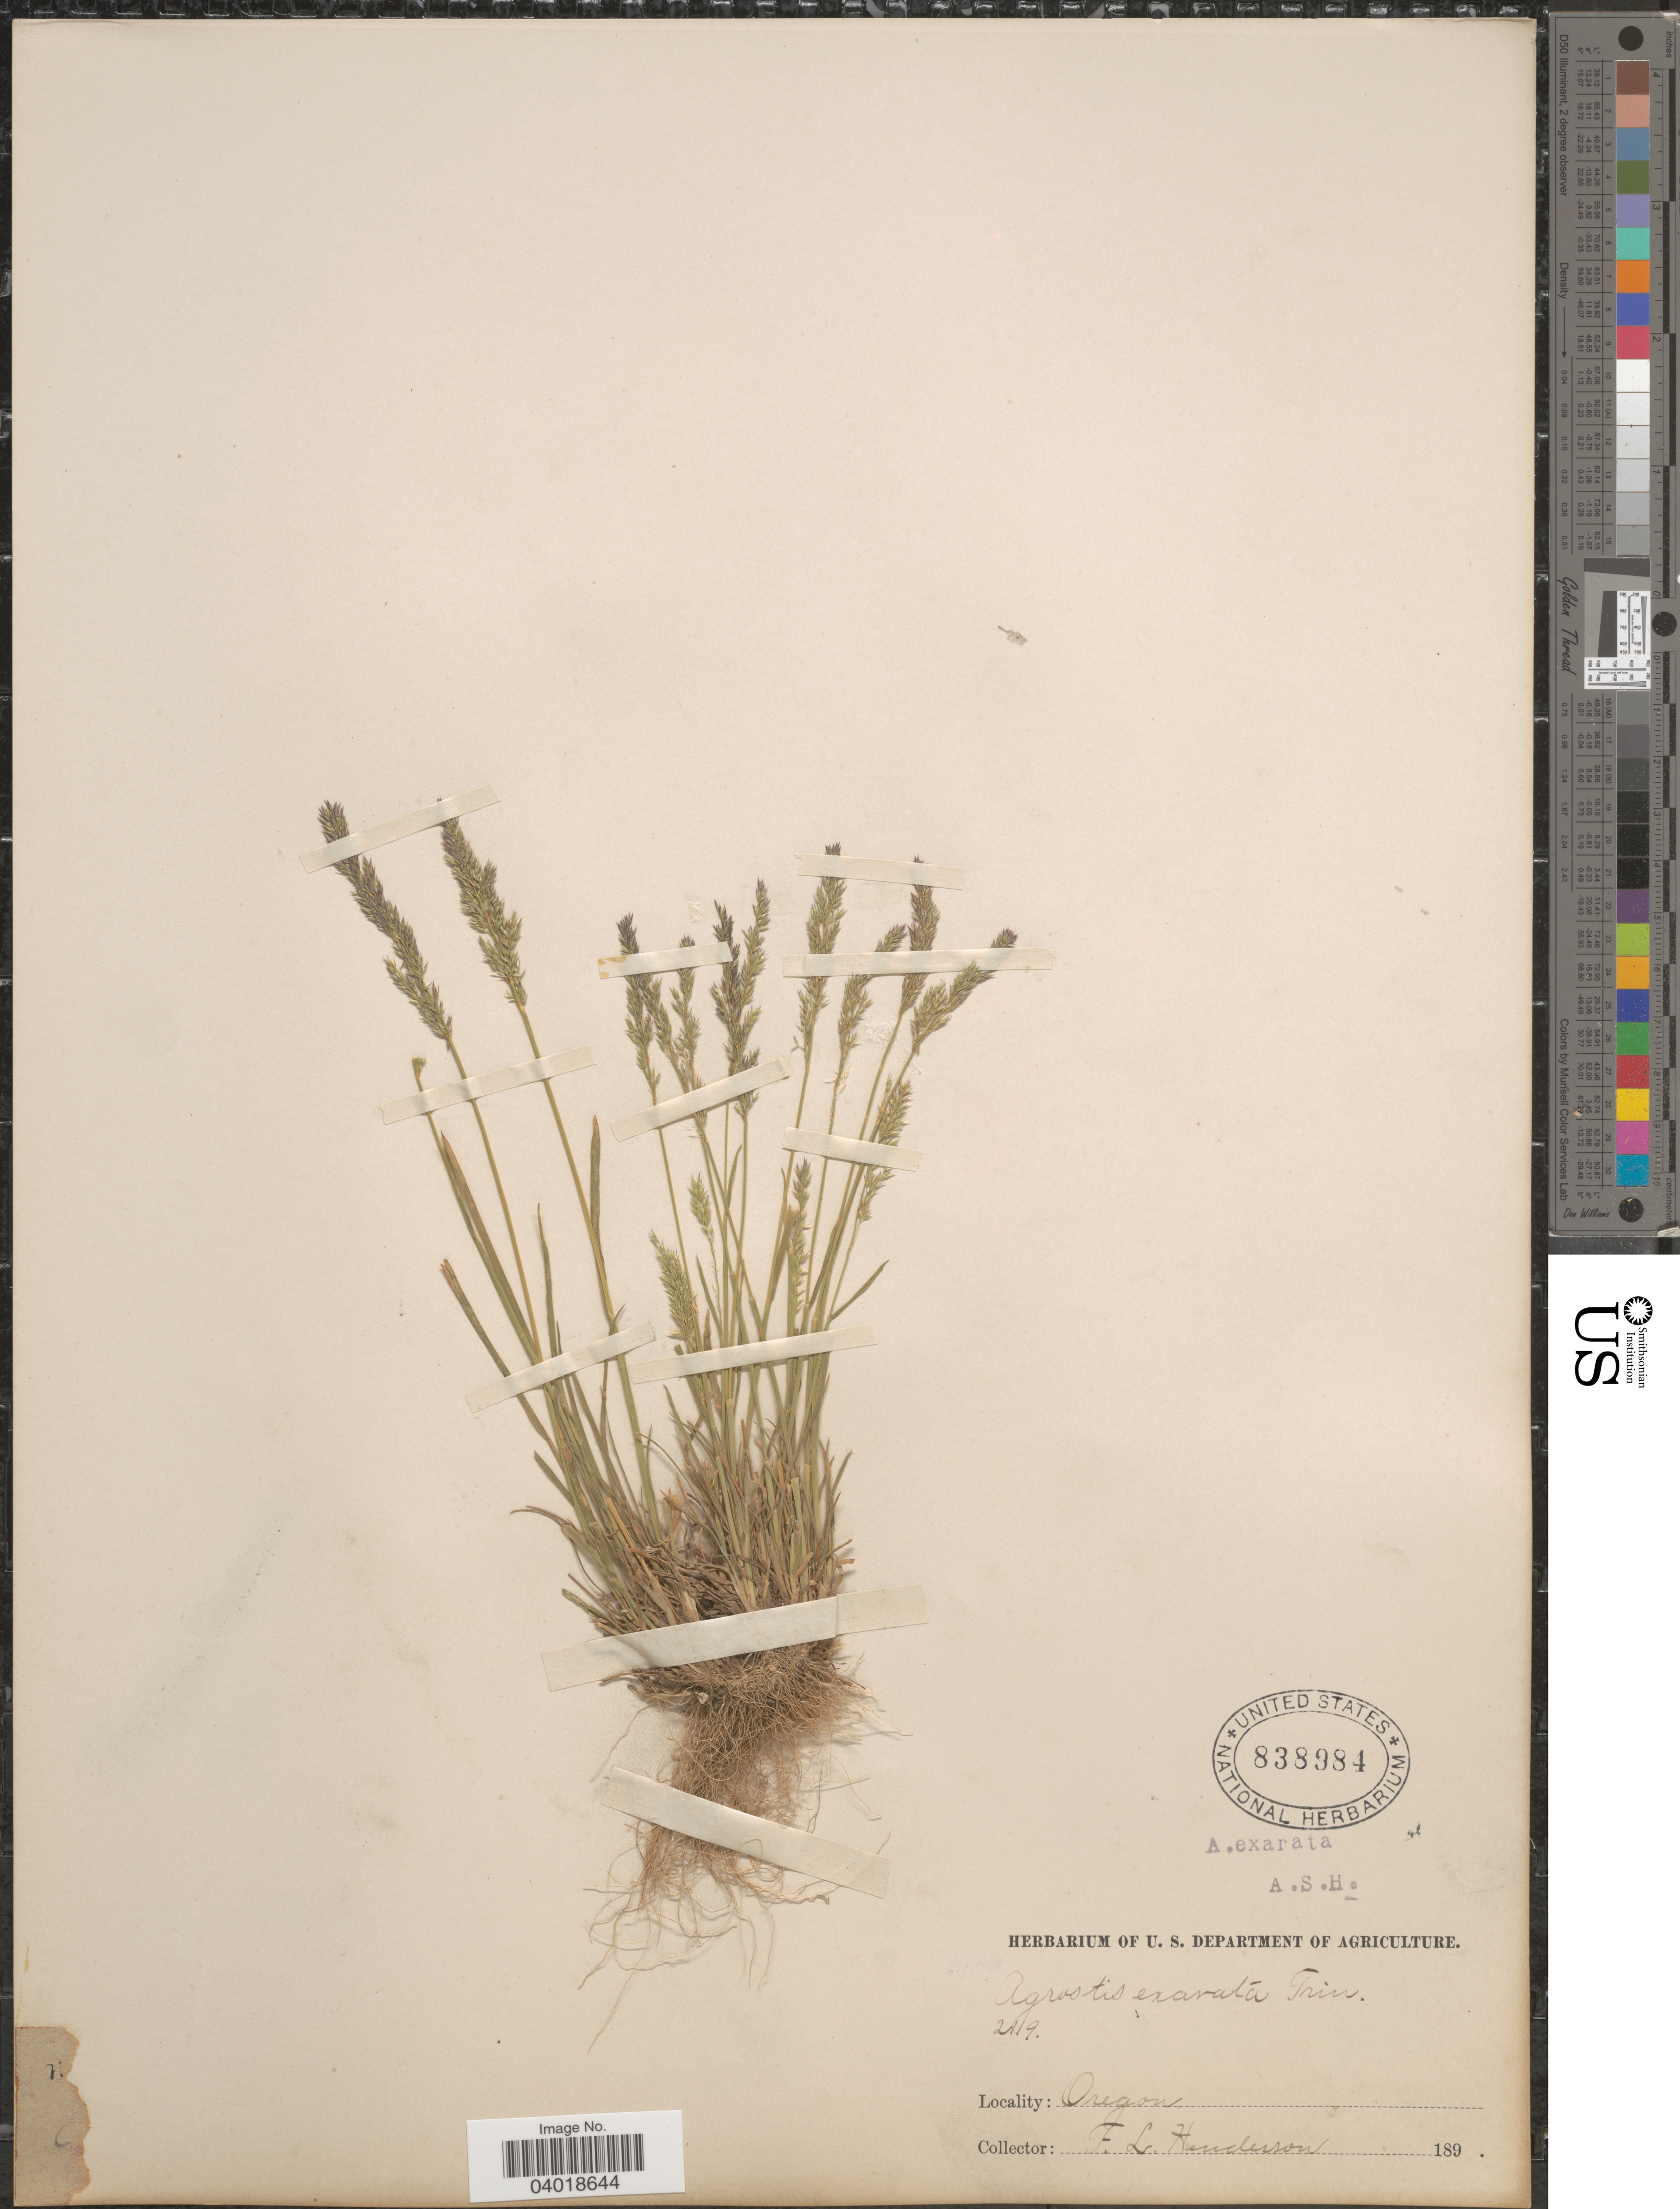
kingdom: Plantae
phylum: Tracheophyta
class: Liliopsida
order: Poales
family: Poaceae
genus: Agrostis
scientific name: Agrostis exarata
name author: Trin.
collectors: F. Henderson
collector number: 2119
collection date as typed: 189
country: United States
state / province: Oregon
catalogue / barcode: US 838984